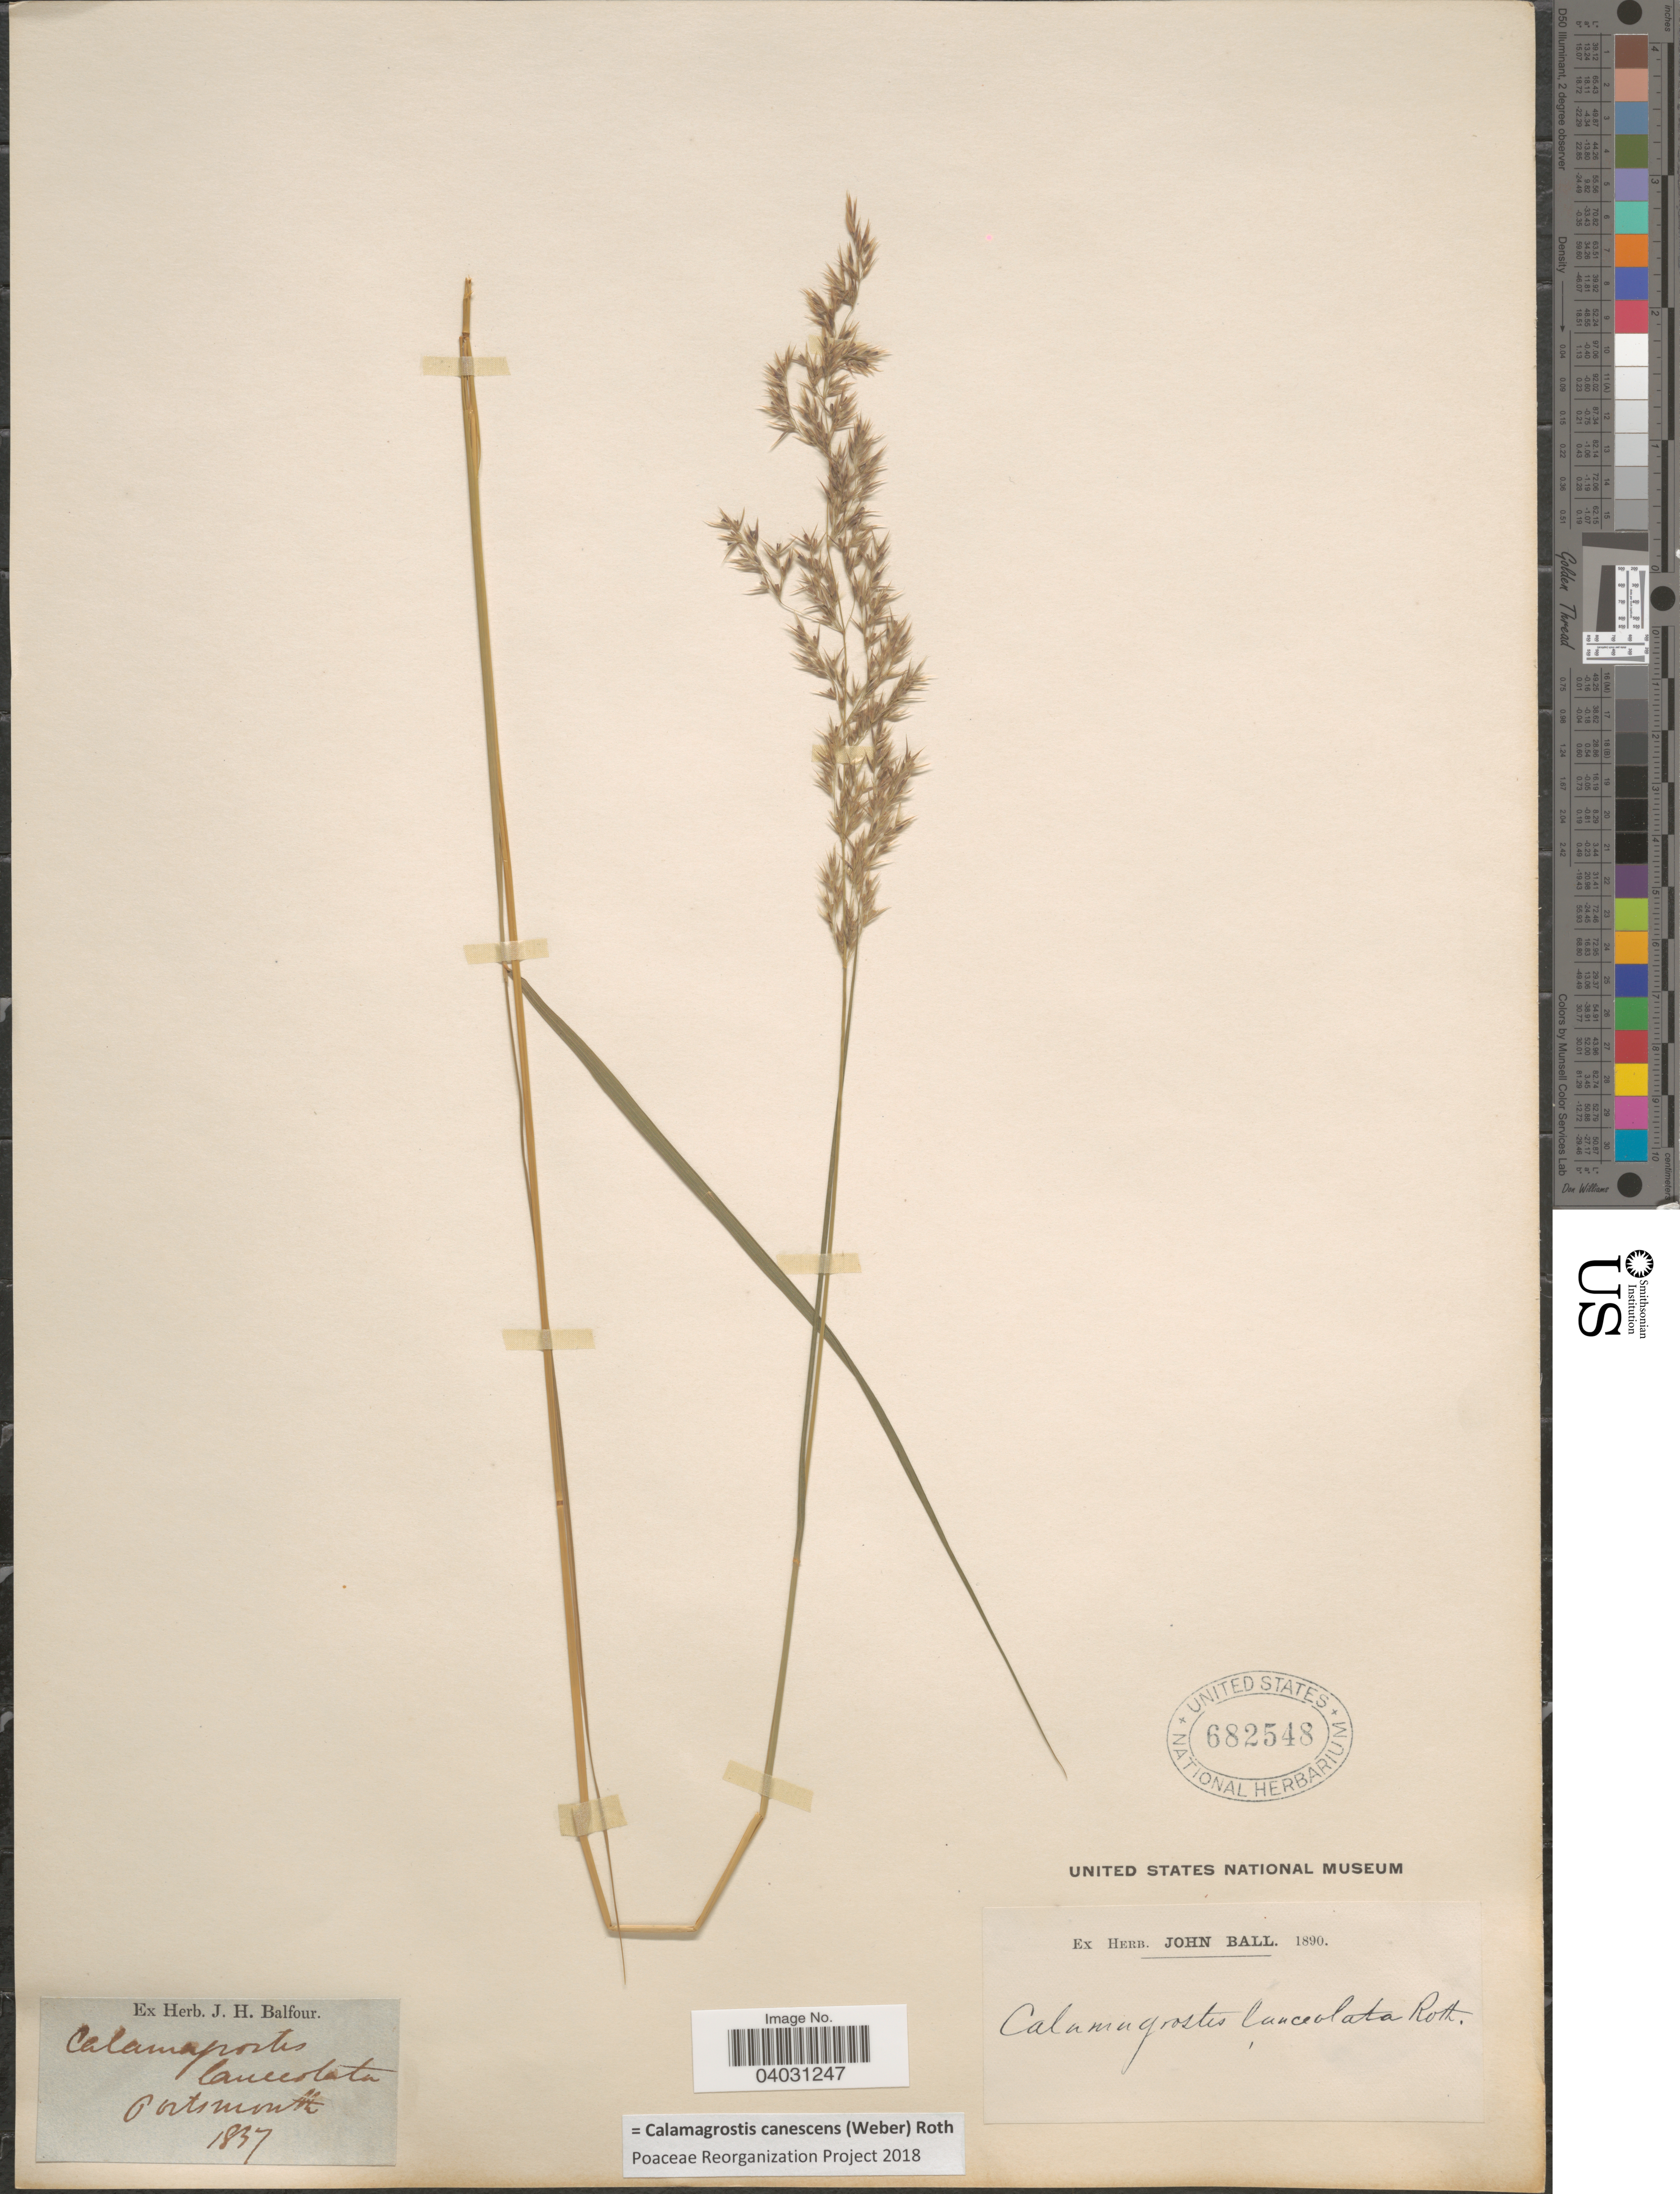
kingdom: Plantae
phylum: Tracheophyta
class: Liliopsida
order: Poales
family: Poaceae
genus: Calamagrostis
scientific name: Calamagrostis canescens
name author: (G.H. Weber) Roth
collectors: ex herb. J. H. Balfour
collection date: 1837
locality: Portsmouth.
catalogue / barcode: US 682548